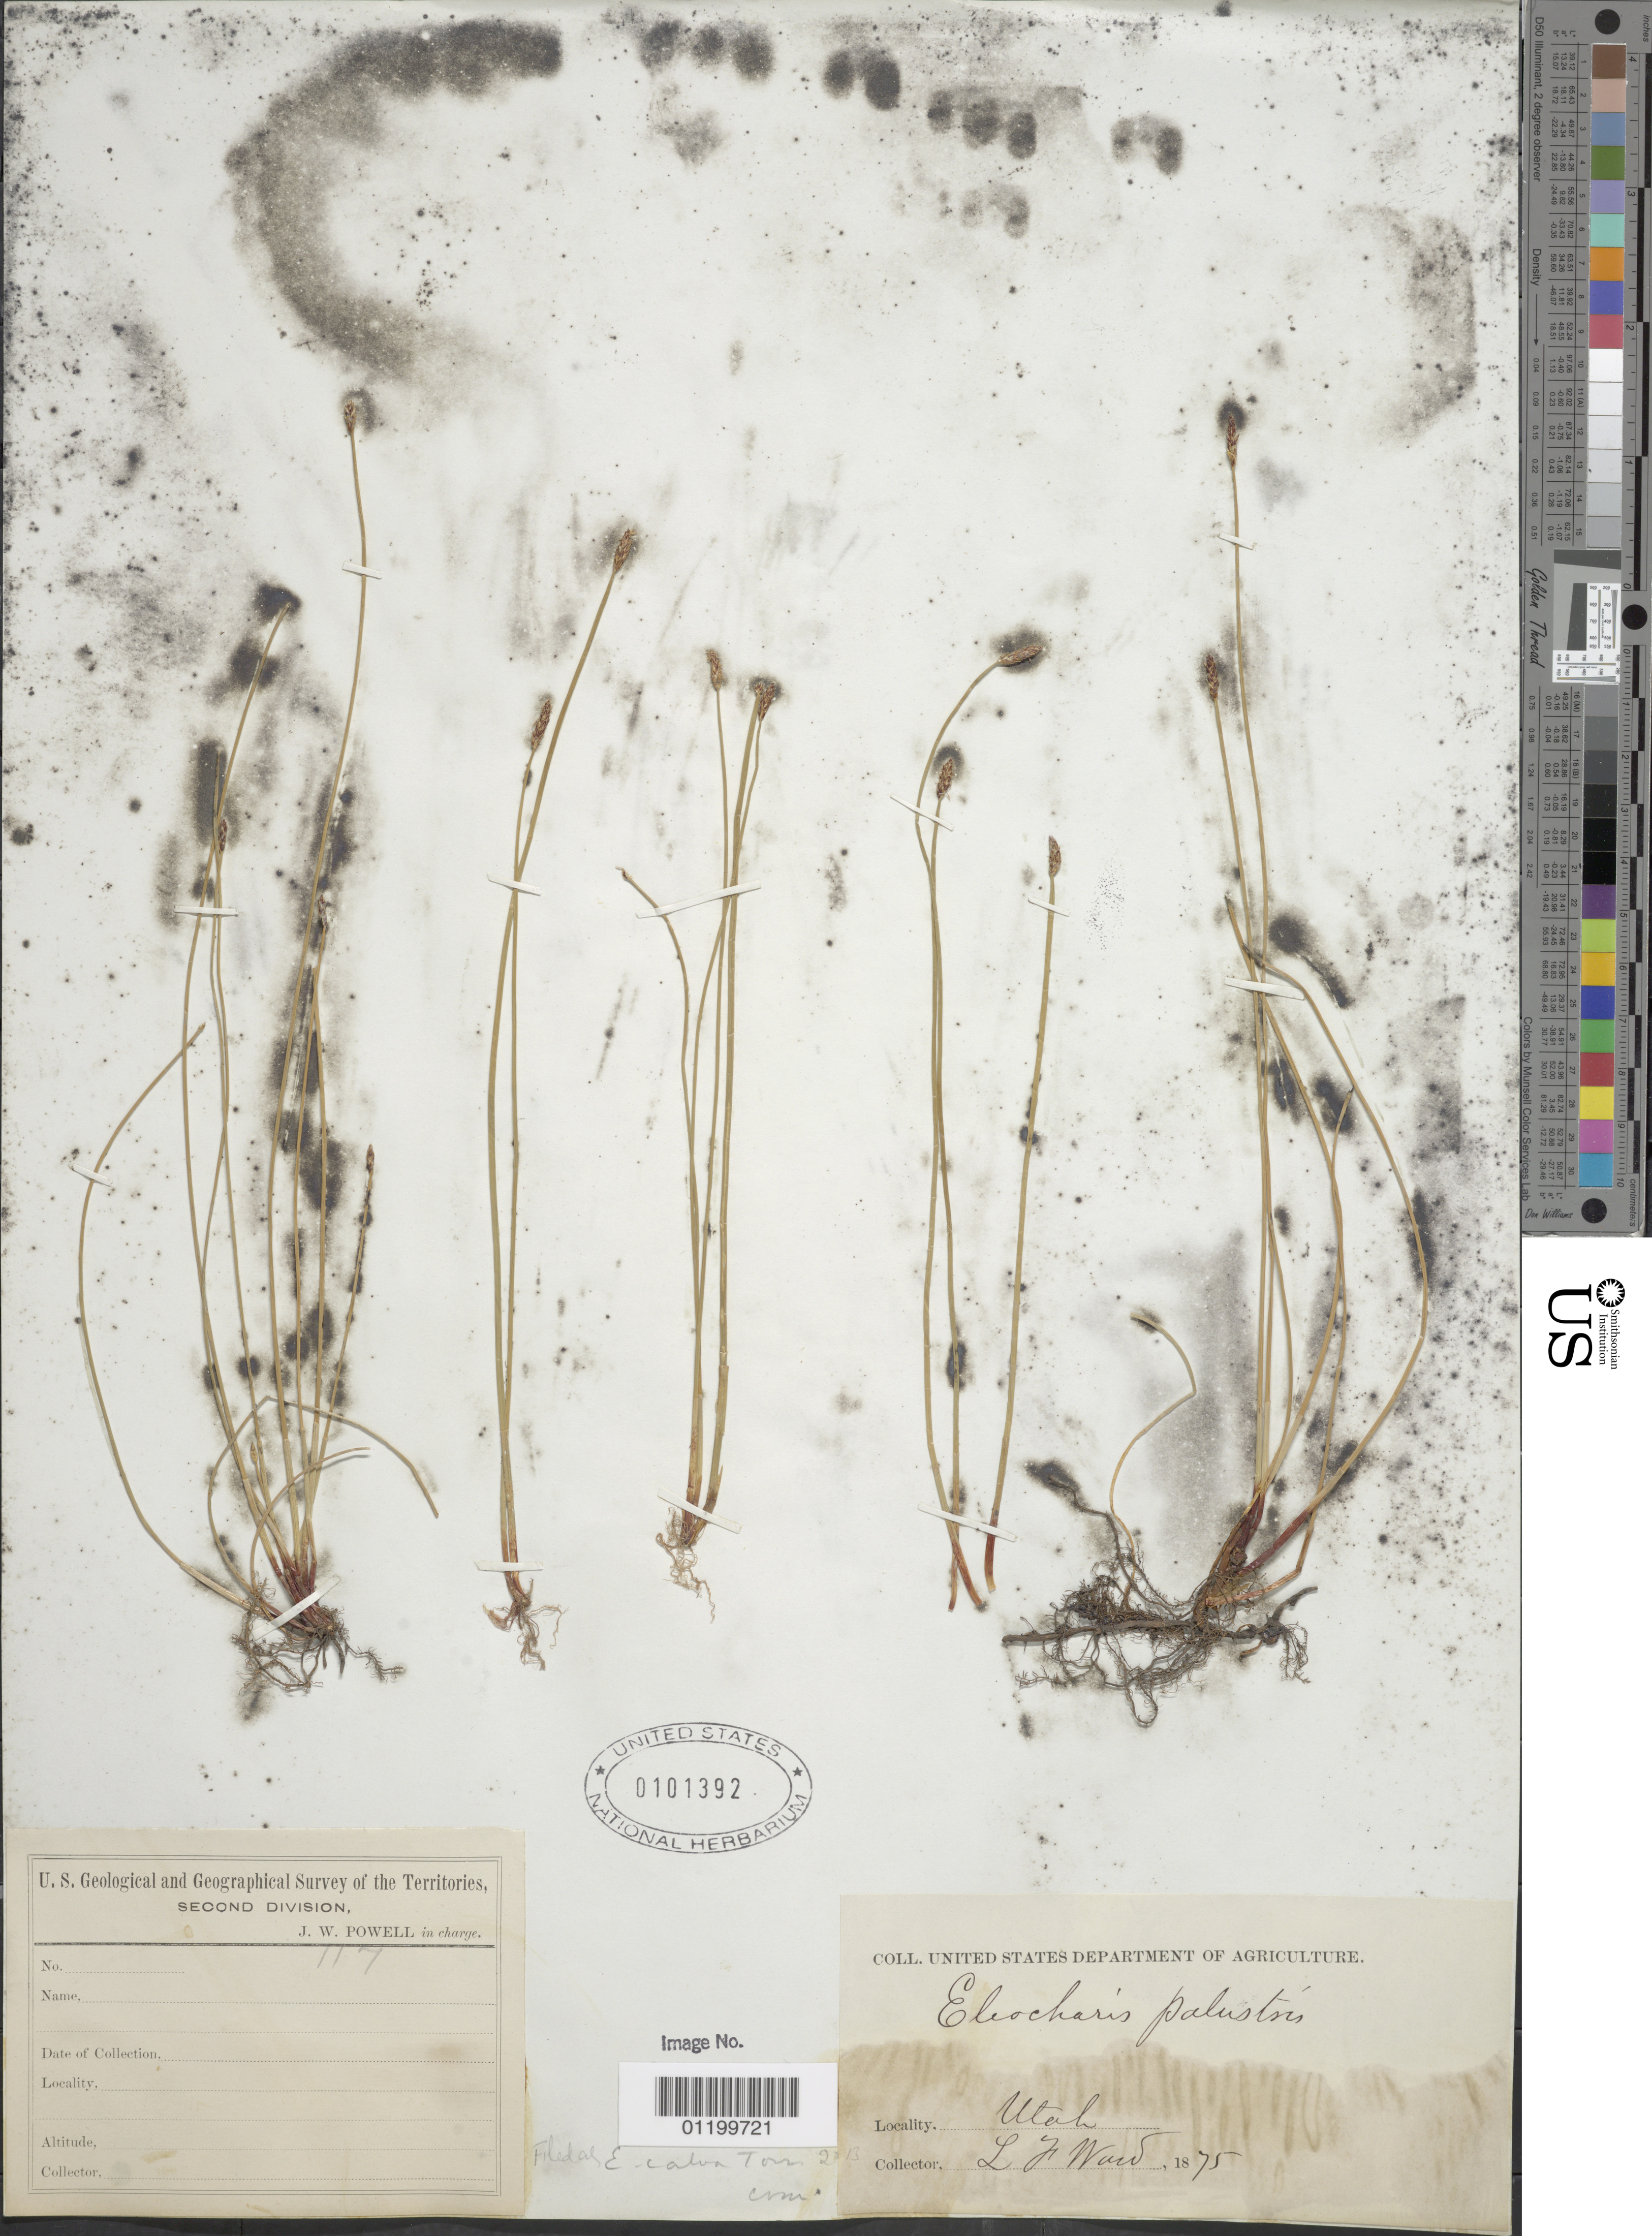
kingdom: Plantae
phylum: Tracheophyta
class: Liliopsida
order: Poales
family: Cyperaceae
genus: Eleocharis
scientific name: Eleocharis erythropoda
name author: Steud.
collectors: L. F. Ward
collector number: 117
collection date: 1875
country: United States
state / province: Utah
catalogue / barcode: US 101392